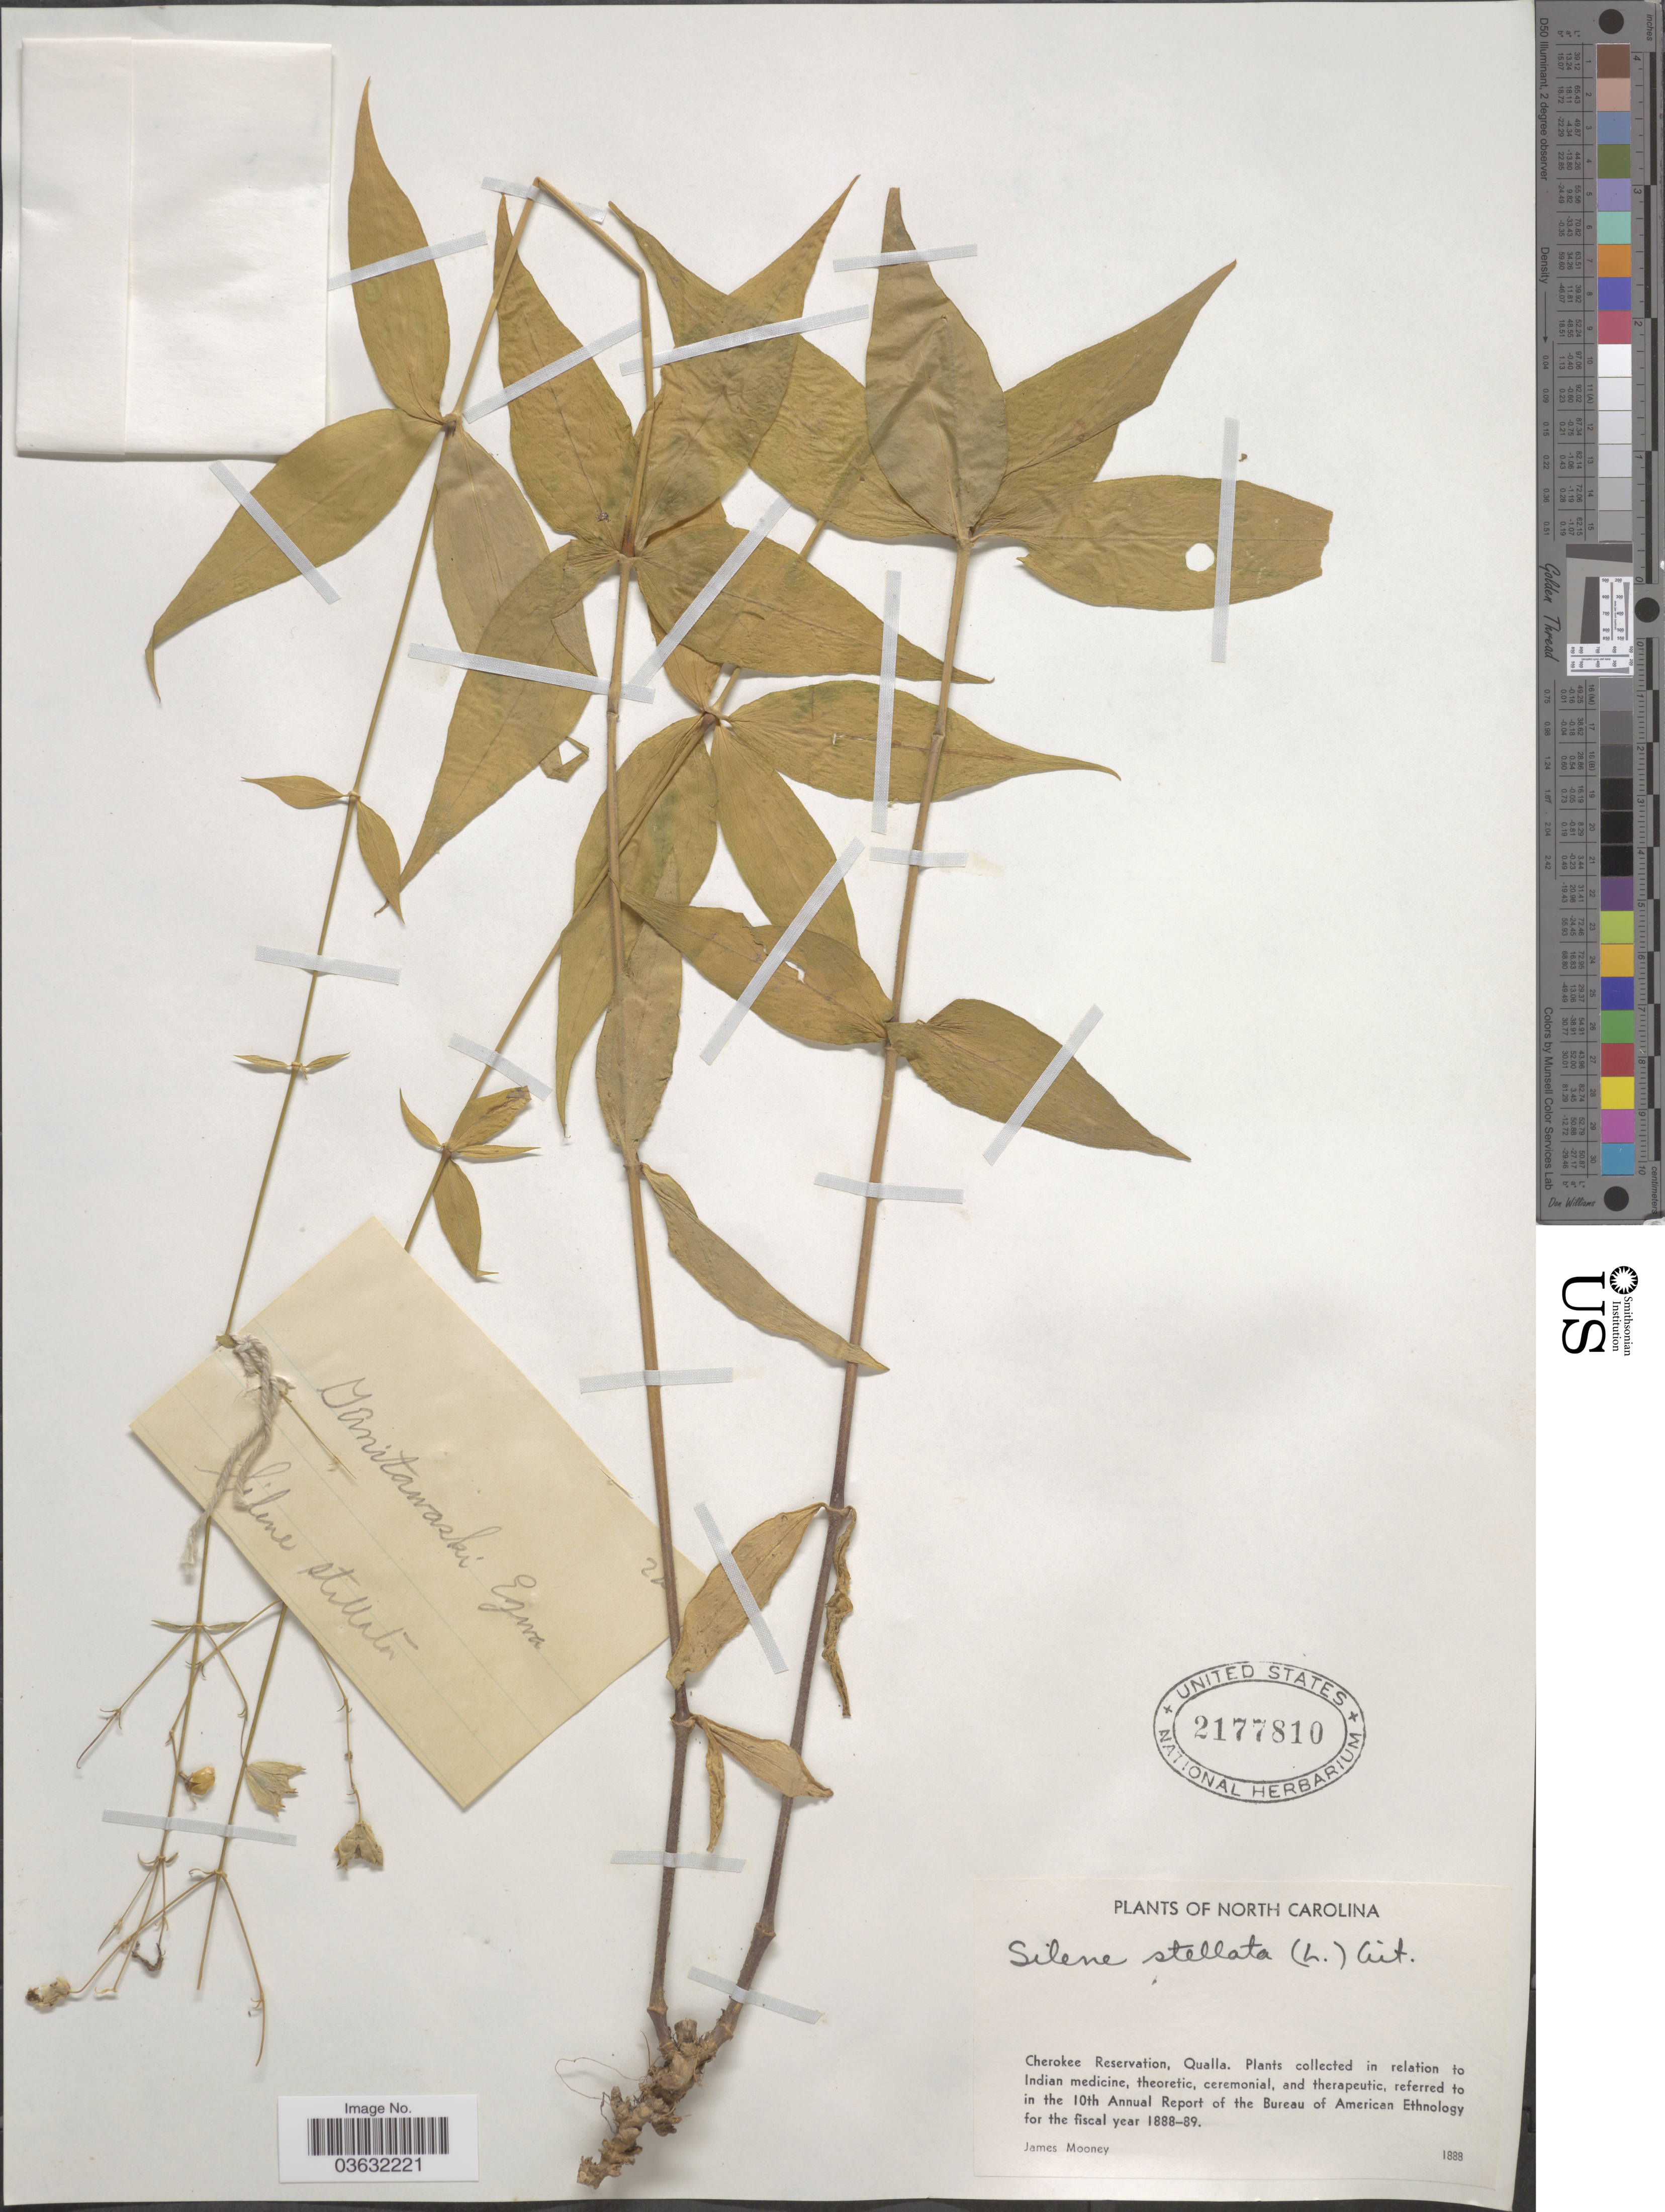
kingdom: Plantae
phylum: Tracheophyta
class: Magnoliopsida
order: Caryophyllales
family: Caryophyllaceae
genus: Silene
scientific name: Silene stellata var. stellata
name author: (L.) Coyte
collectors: J. Mooney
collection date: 1888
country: United States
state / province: North Carolina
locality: Cherokee Reservation, Qualla.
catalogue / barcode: US 2177810